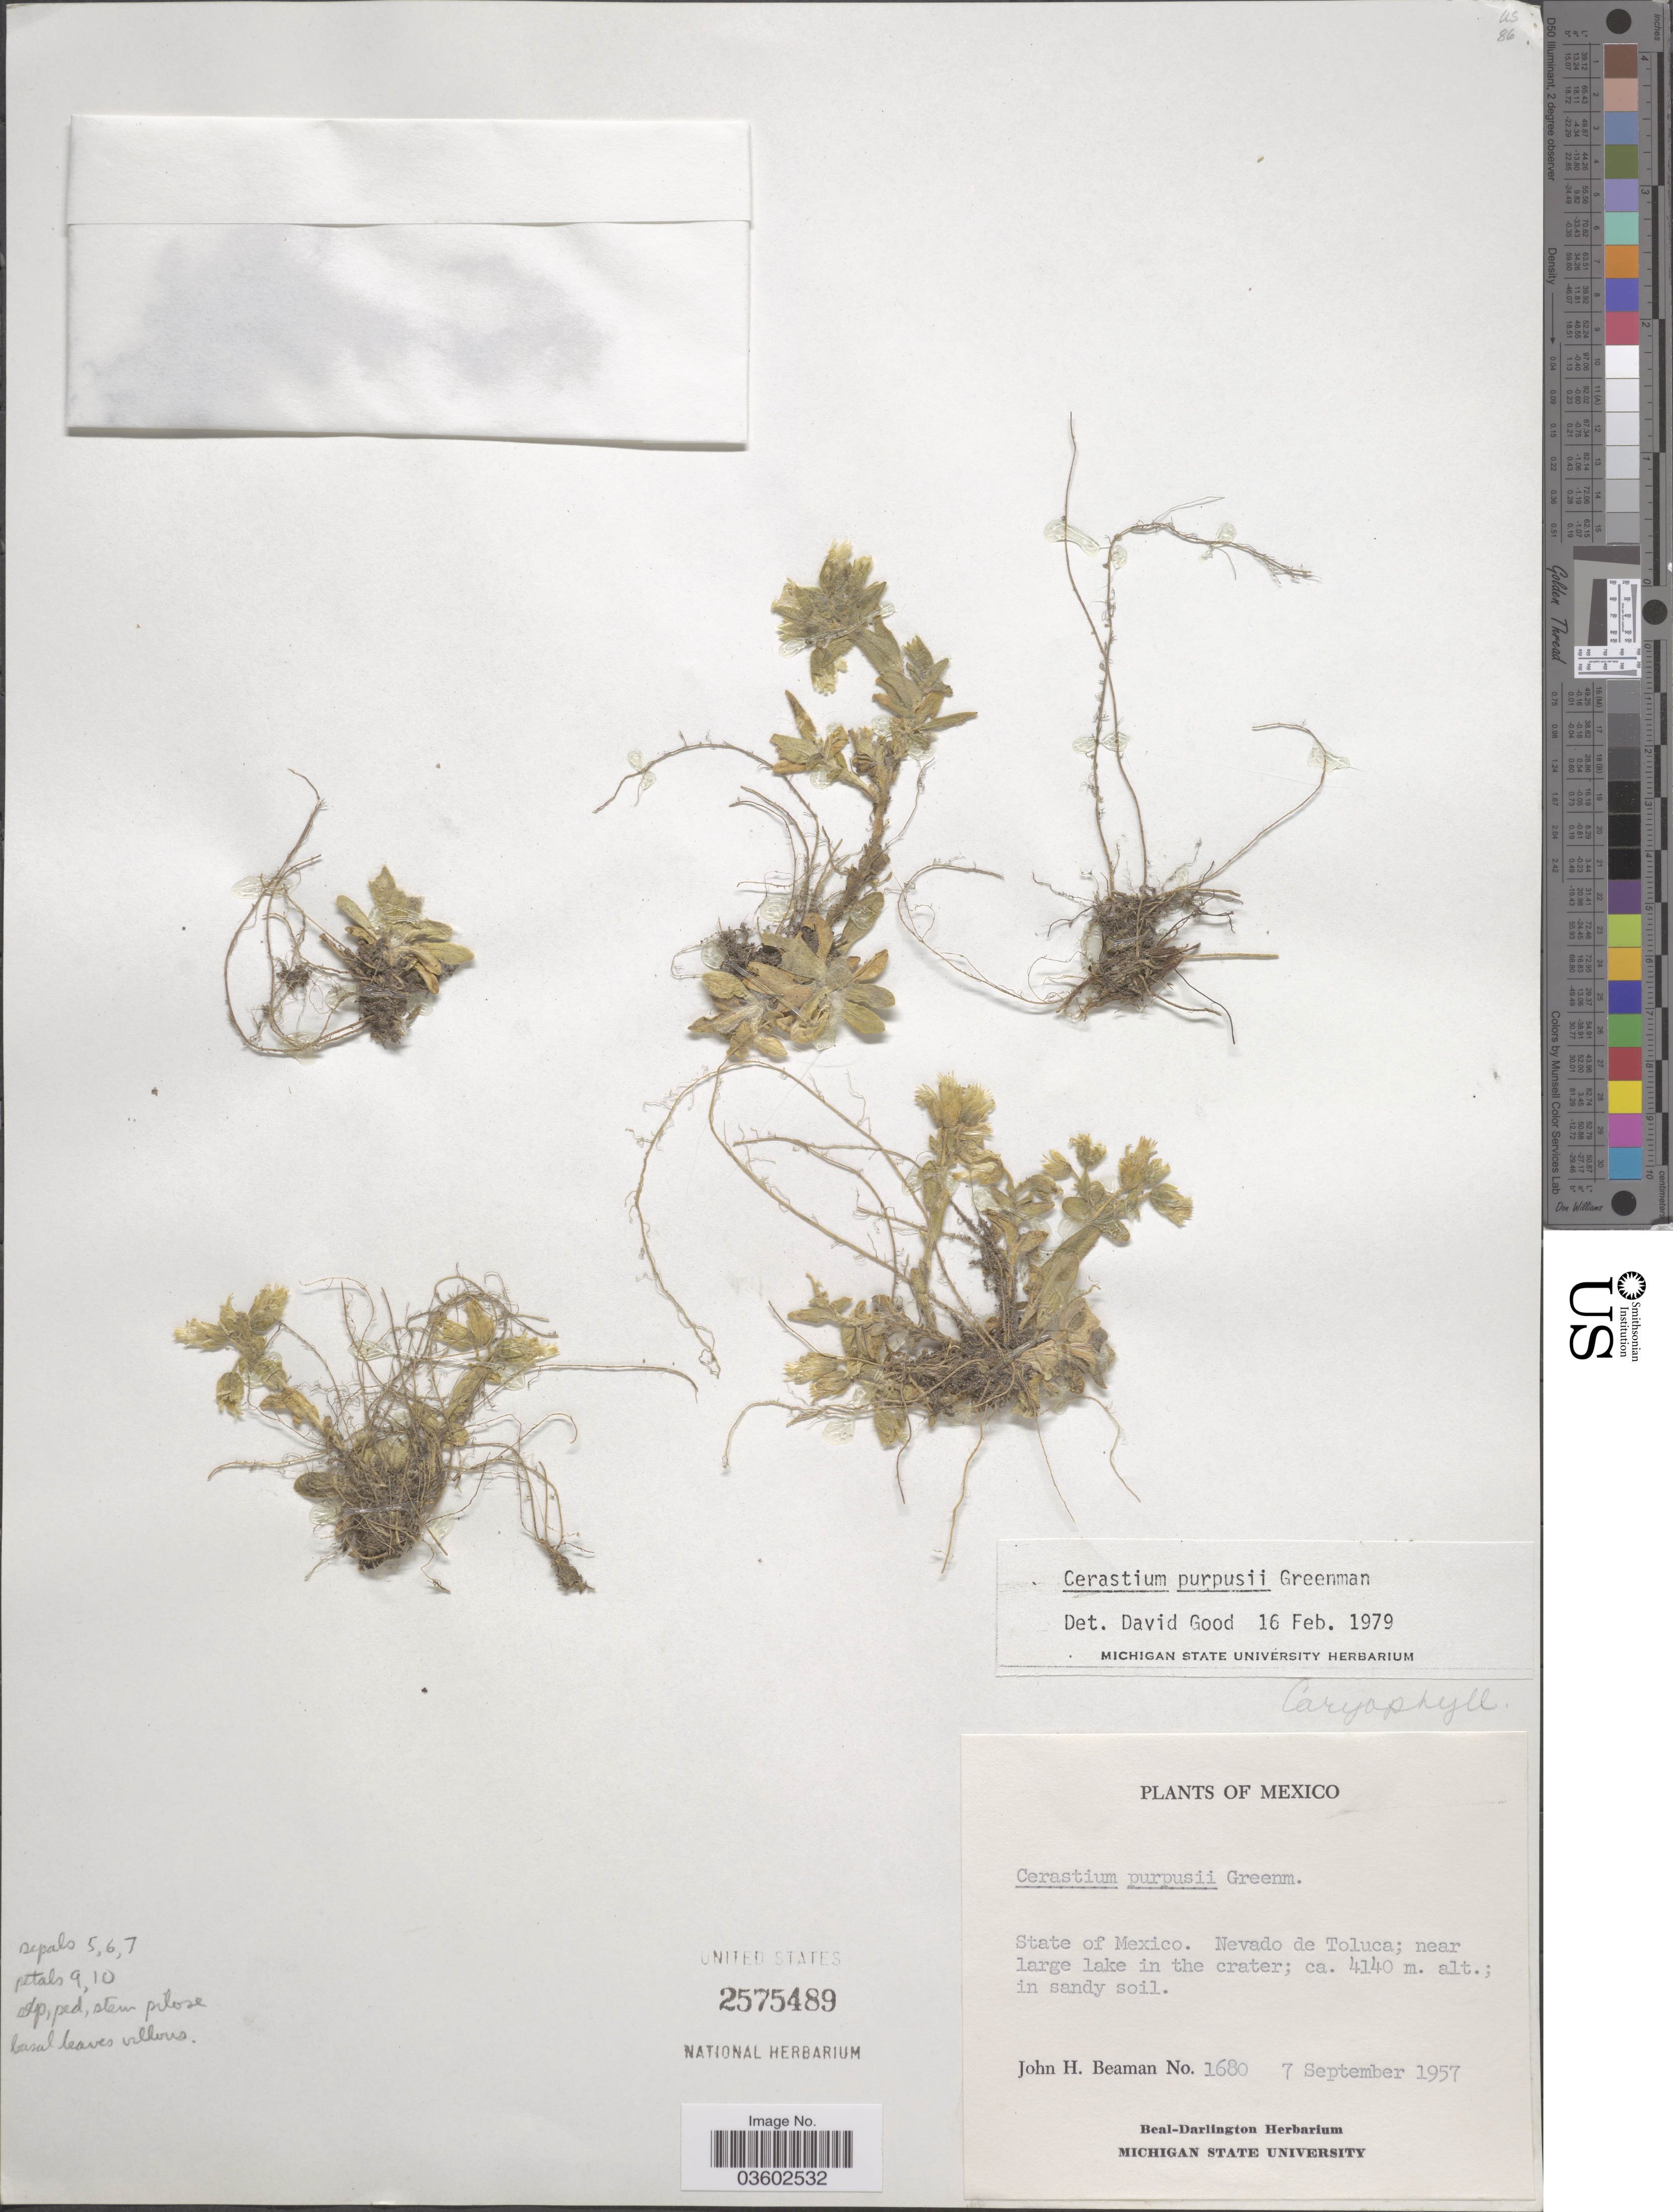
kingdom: Plantae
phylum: Tracheophyta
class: Magnoliopsida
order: Caryophyllales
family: Caryophyllaceae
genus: Cerastium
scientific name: Cerastium purpusi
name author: Greenm.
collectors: J. H. Beaman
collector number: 1680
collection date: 1957-09-07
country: Mexico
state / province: México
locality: Nevado de Toluca; near large lake in the crater.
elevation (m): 4140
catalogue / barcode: US 2575489